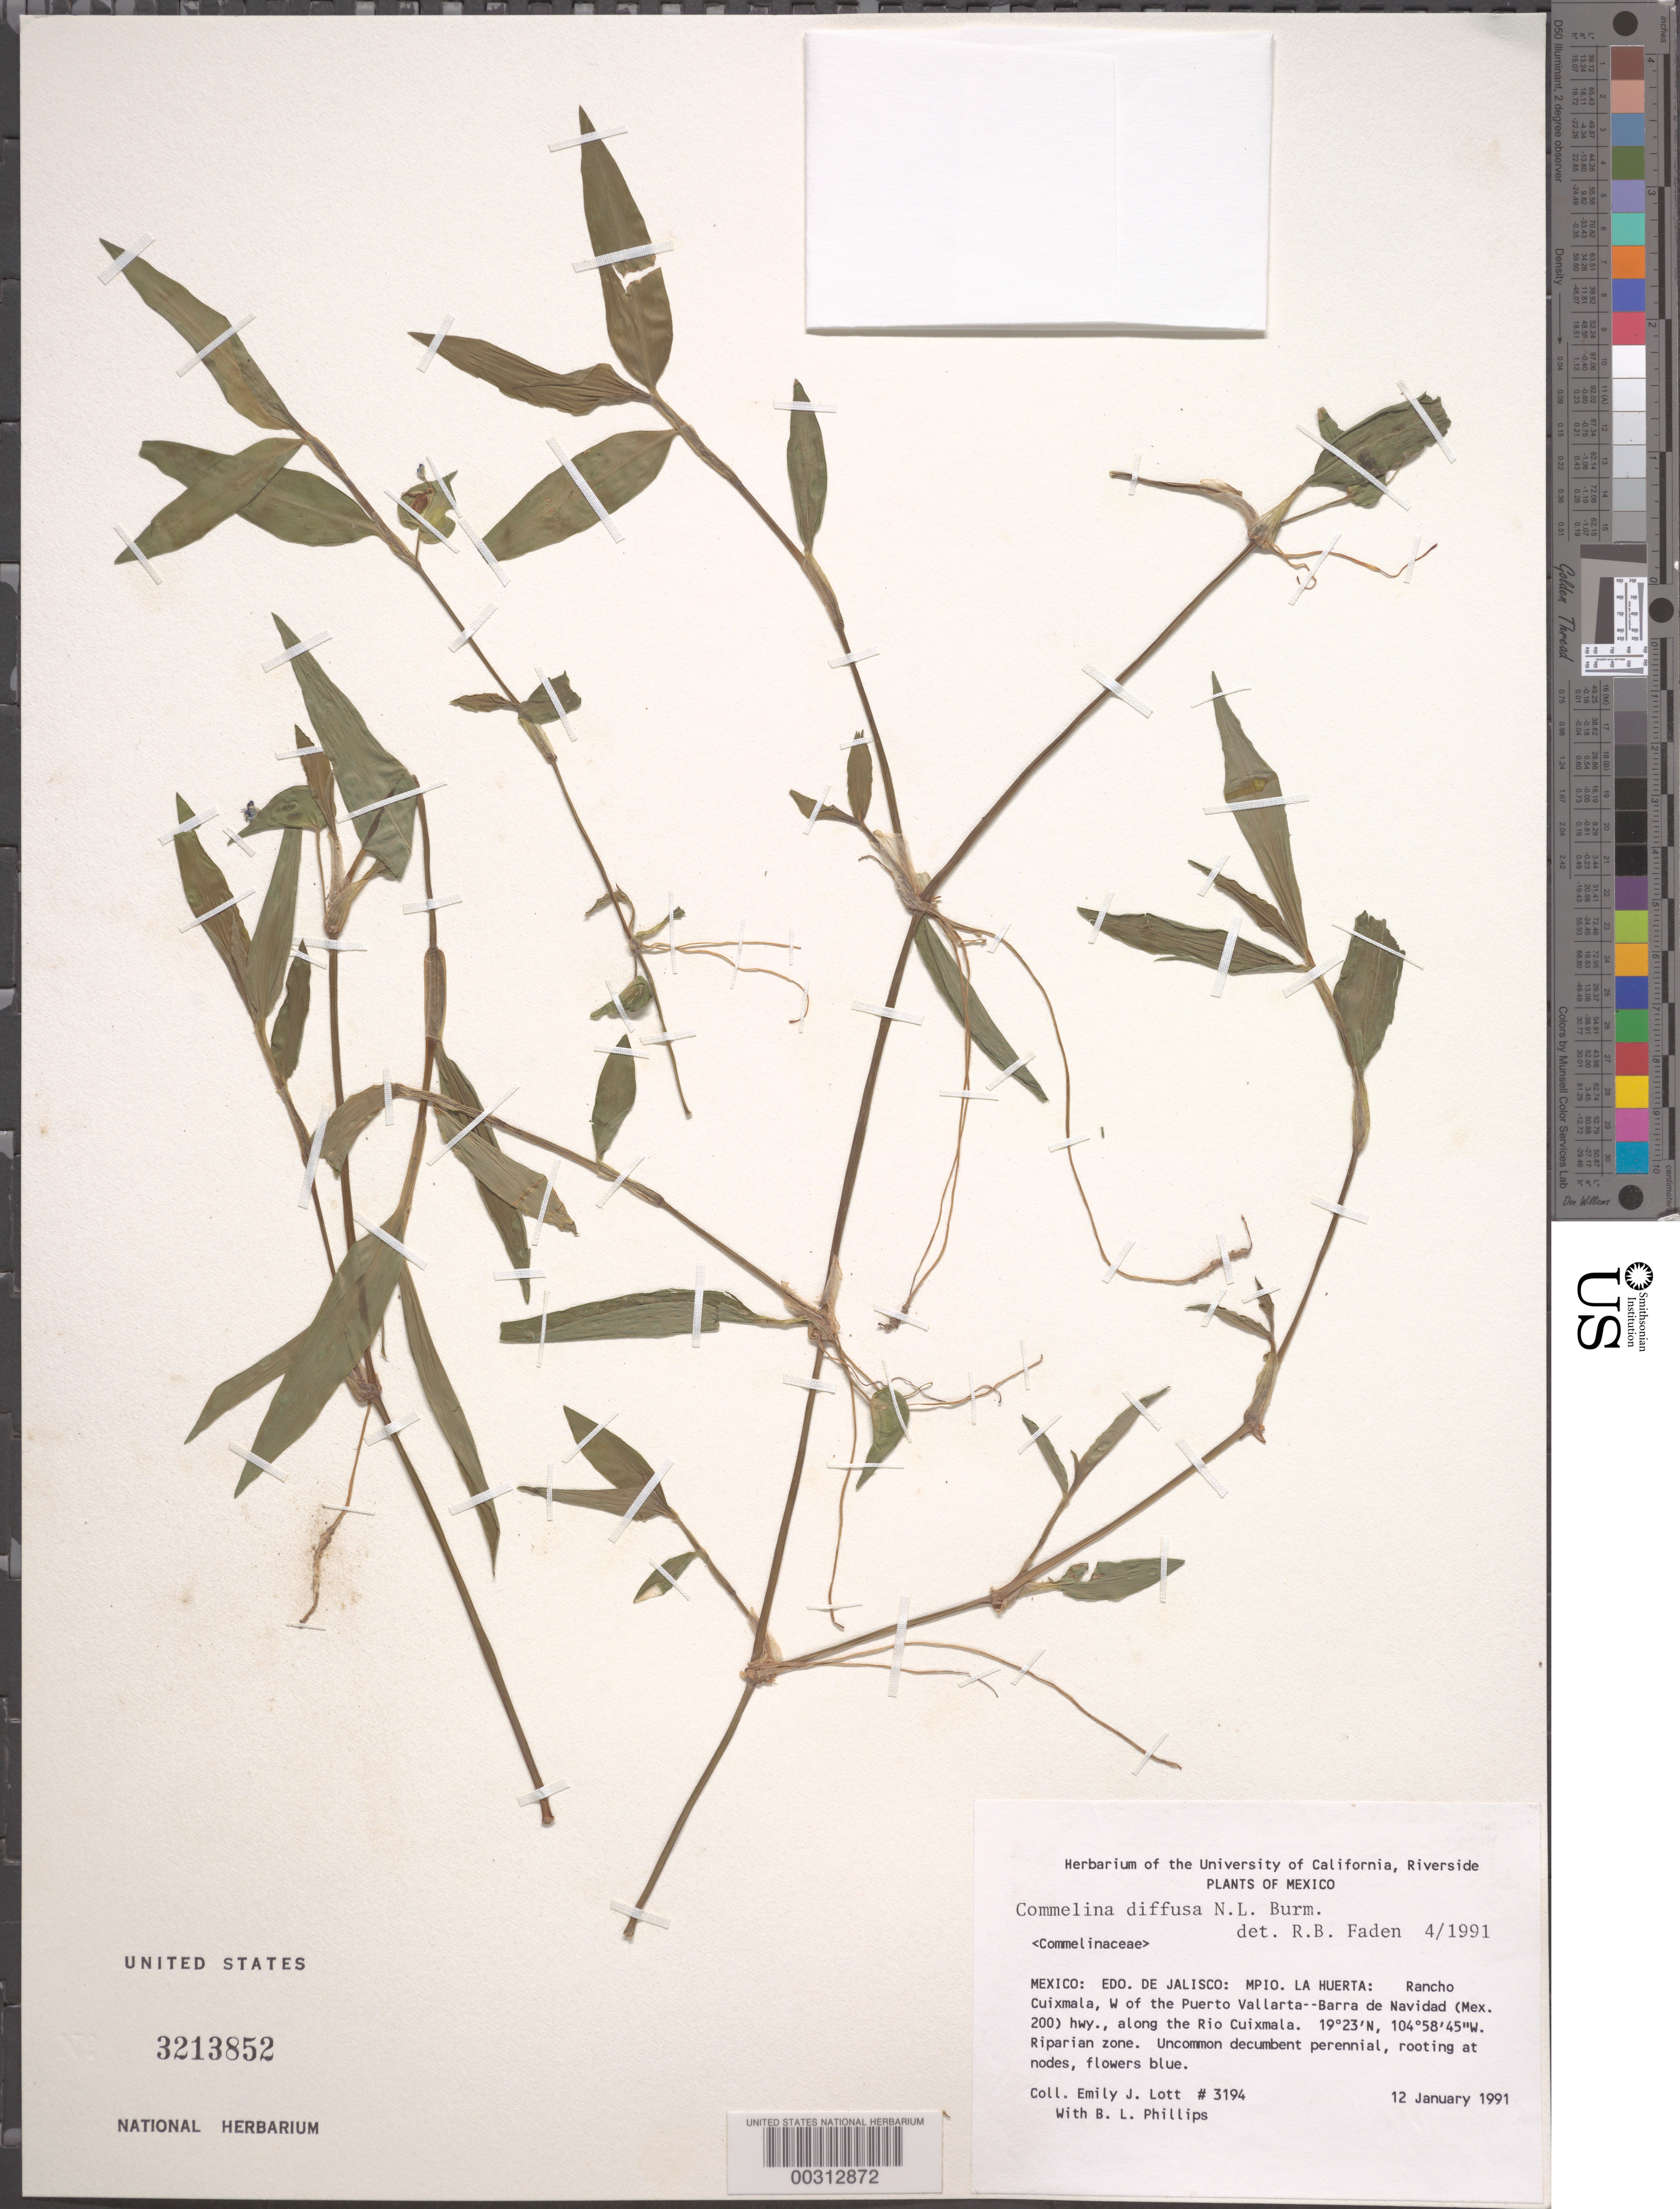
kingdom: Plantae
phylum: Tracheophyta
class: Liliopsida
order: Commelinales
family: Commelinaceae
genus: Commelina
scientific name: Commelina diffusa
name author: Burm. f.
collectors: E. Lott & B. L. Phillips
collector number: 3194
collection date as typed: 12 Jan 1991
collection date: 1991-01-12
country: Mexico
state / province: Jalisco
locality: La Huerta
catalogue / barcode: US 3213852